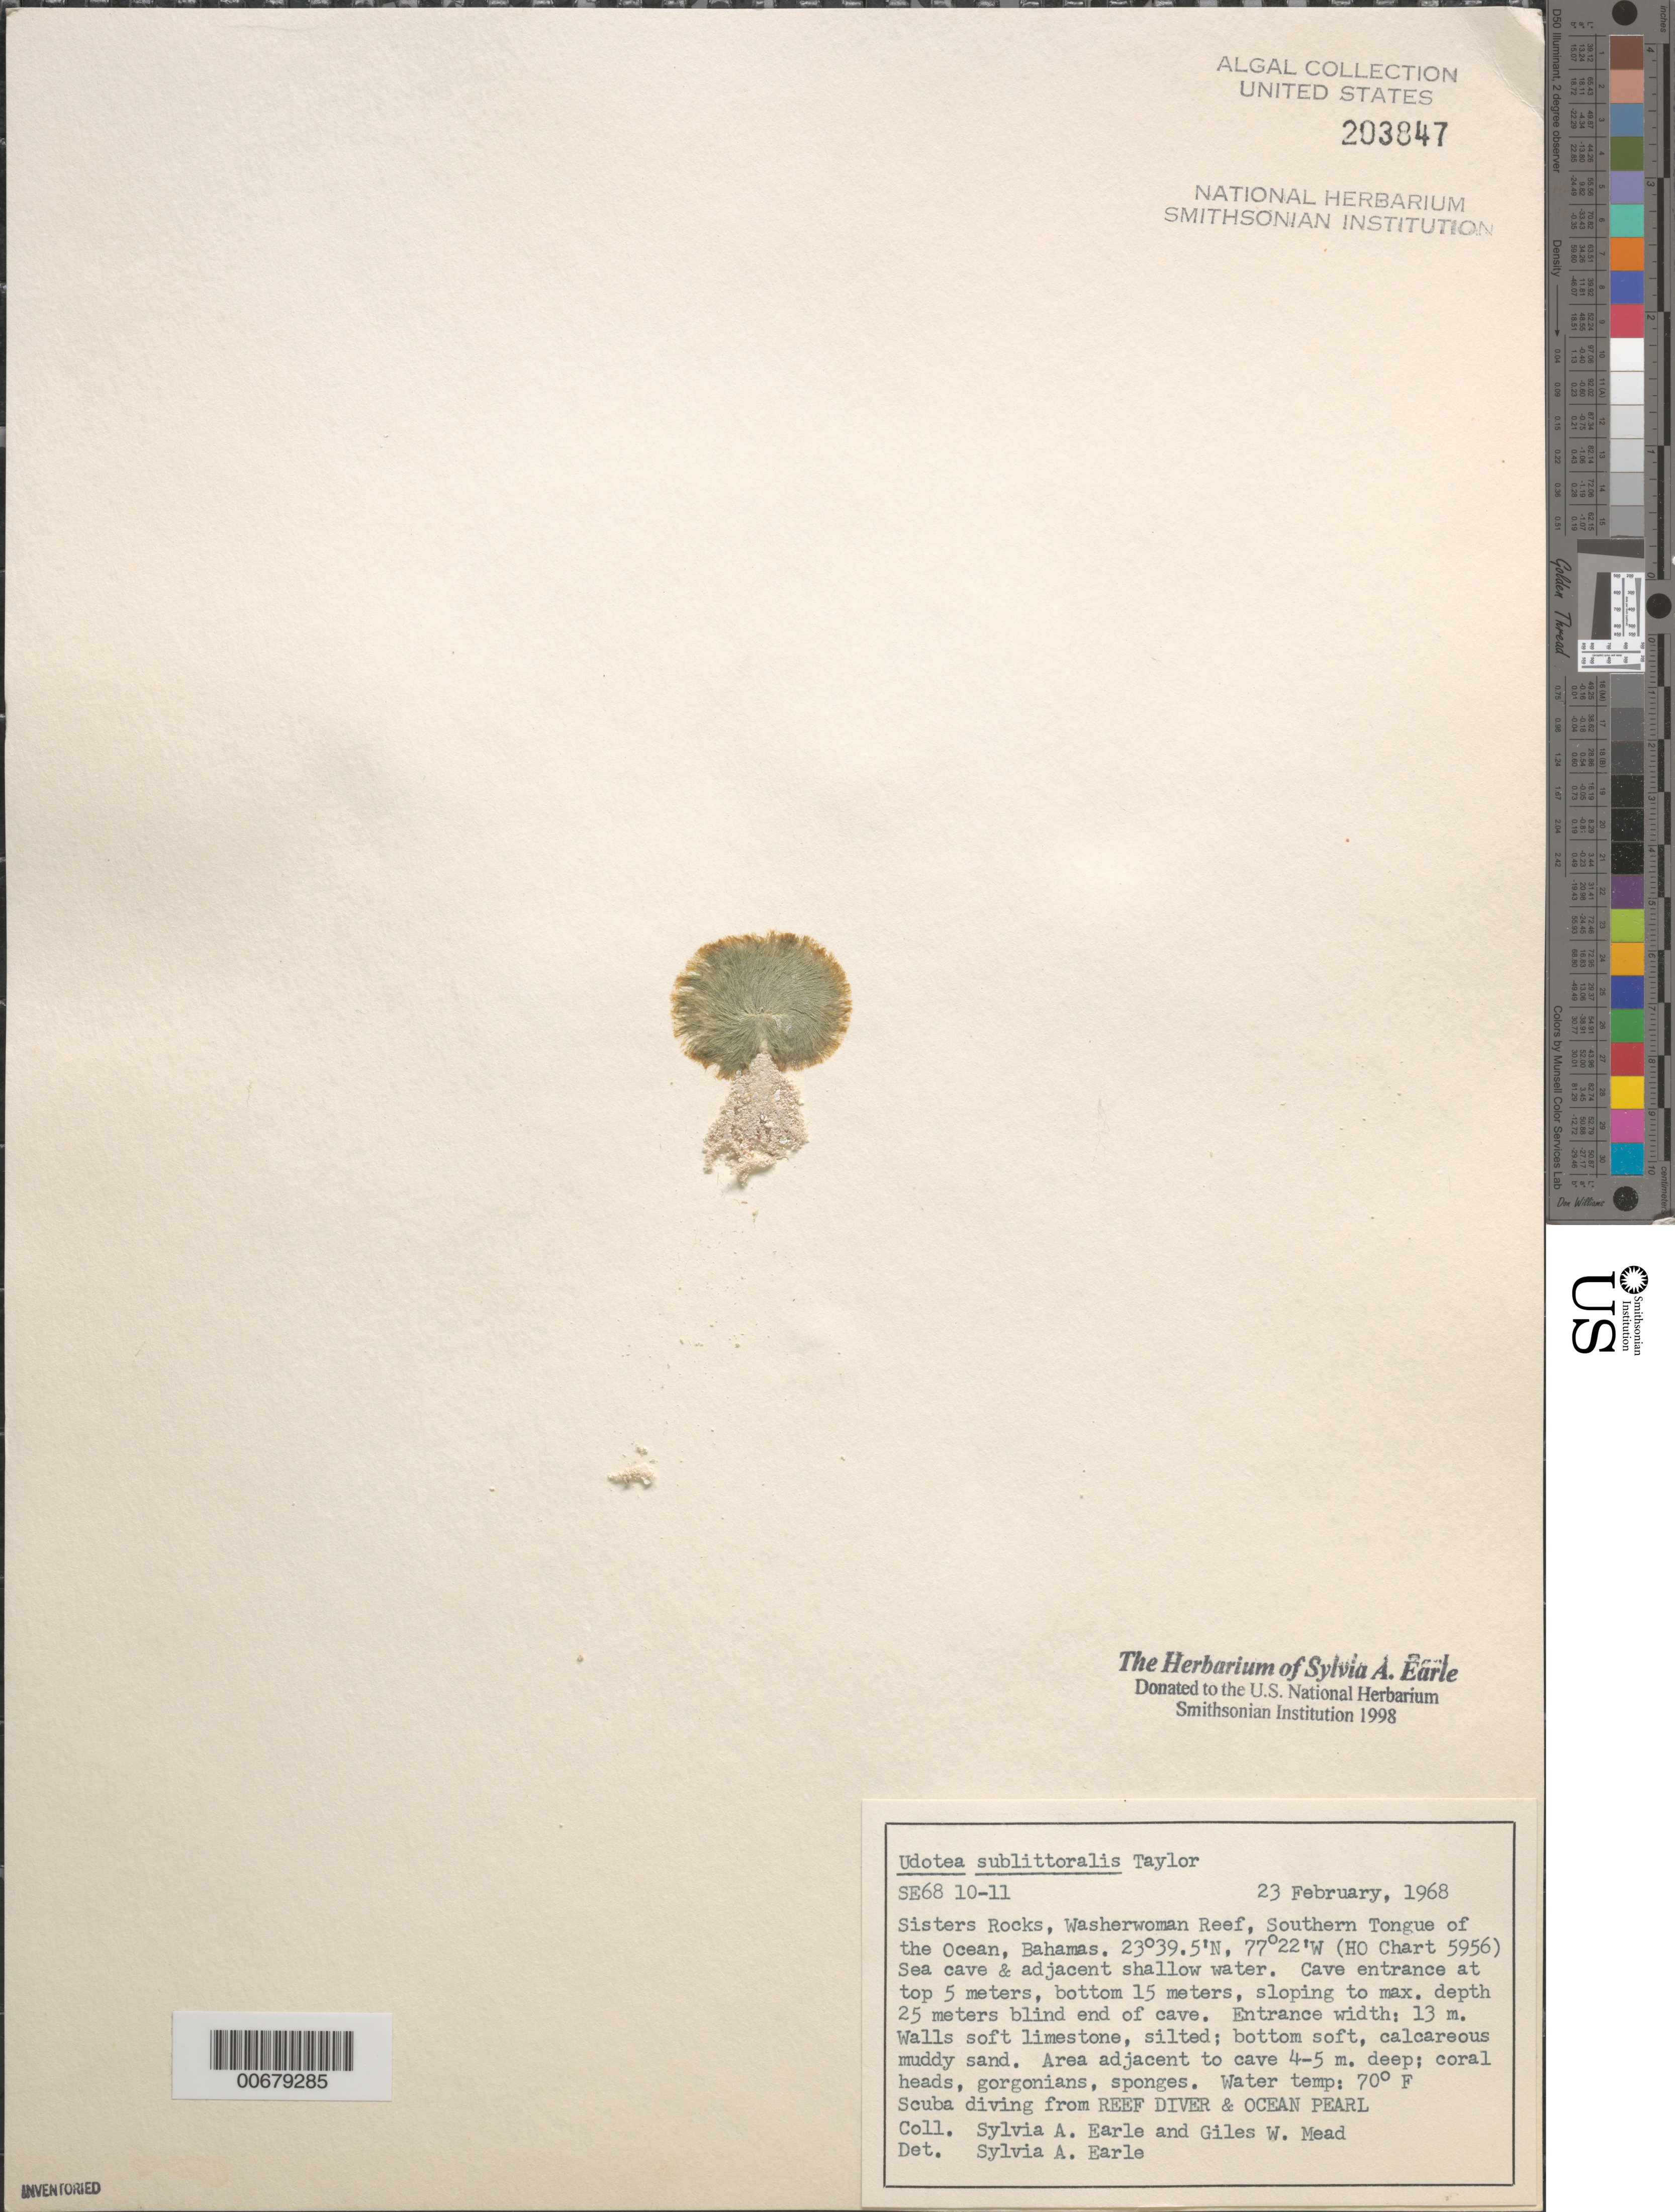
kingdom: Plantae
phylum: Chlorophyta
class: Ulvophyceae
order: Bryopsidales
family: Udoteaceae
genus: Udotea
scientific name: Udotea sublittoralis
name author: W.R. Taylor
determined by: Earle, S. A.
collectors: S. A. Earle & G. W. Mead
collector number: SE 6810-11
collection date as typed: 23 Feb 1968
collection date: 1968-02-23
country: Bahamas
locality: Sisters Rocks, Washerwoman Reef, Southern Tongue of the Ocean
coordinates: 23 39.5' N, 77 22' W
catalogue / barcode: US 203847